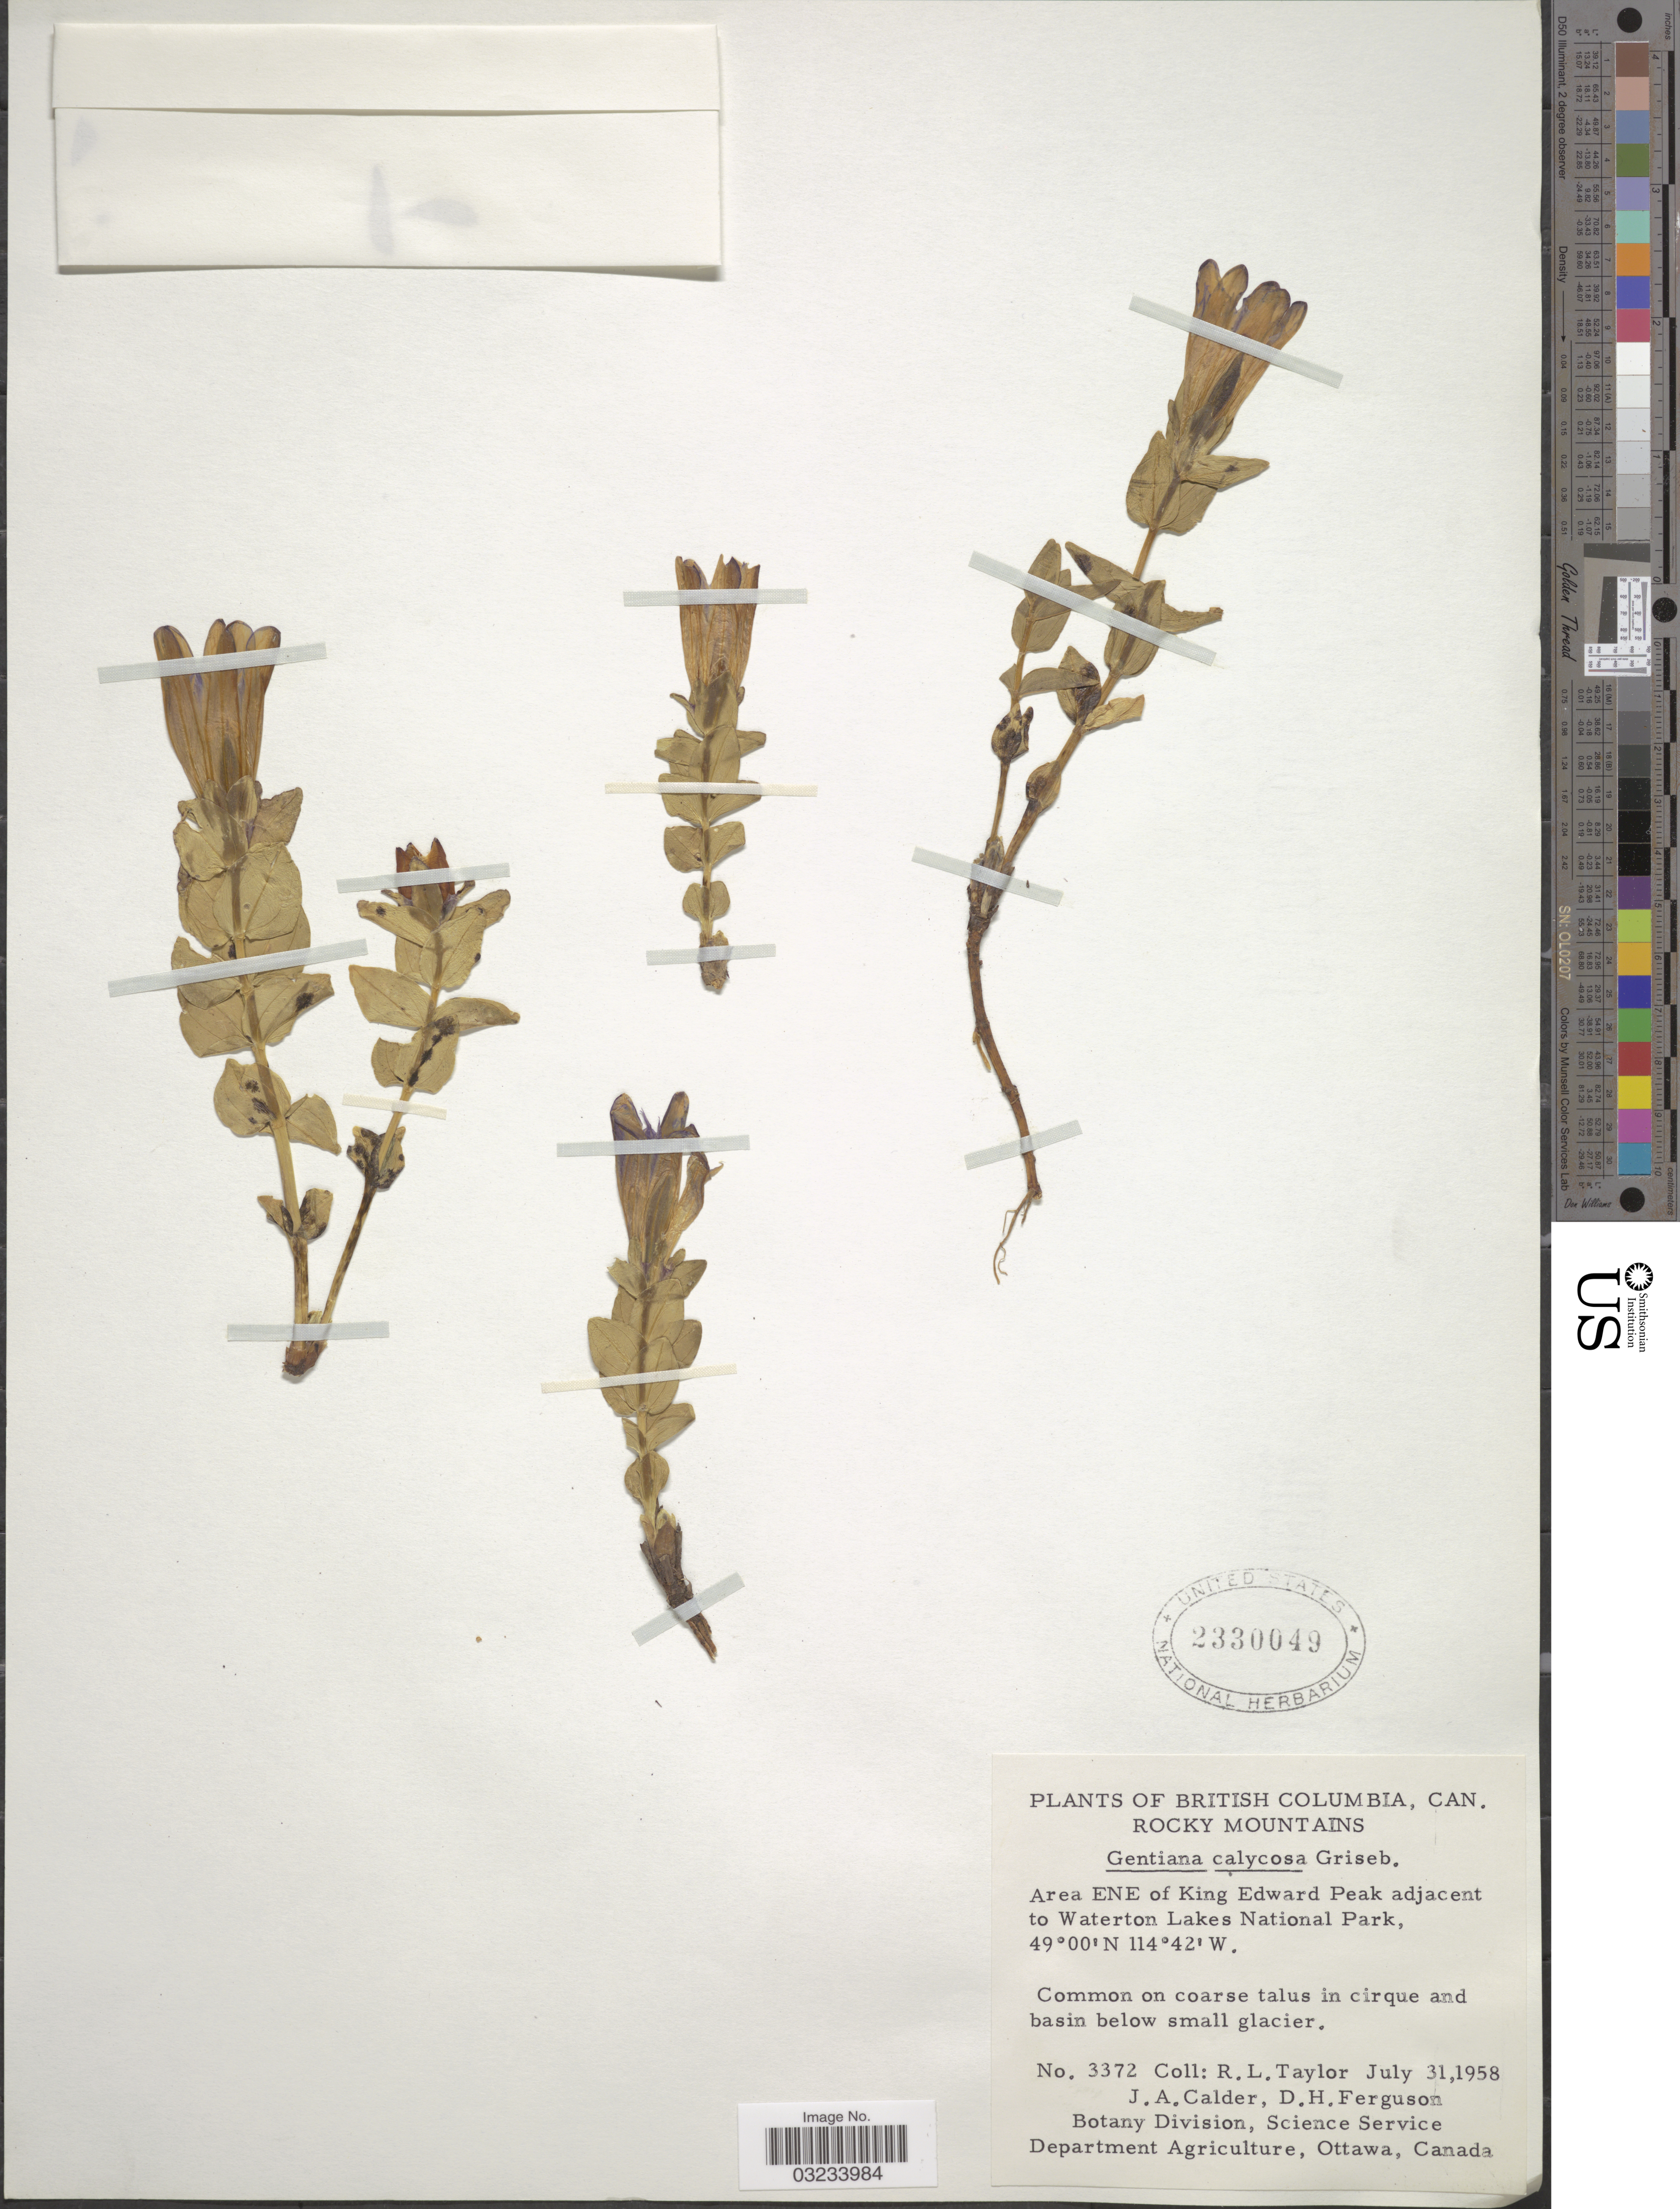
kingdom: Plantae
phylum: Tracheophyta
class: Magnoliopsida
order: Gentianales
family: Gentianaceae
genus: Gentiana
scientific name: Gentiana calycosa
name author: Griseb.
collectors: R. Taylor, J. A. Calder & D. Ferguson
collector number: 3372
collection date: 1958-07-31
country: Canada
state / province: British Columbia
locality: Rocky Mountains, Area ENE of King Edward Peak adjacent to Waterton Lakes National Park.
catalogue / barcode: US 2330049